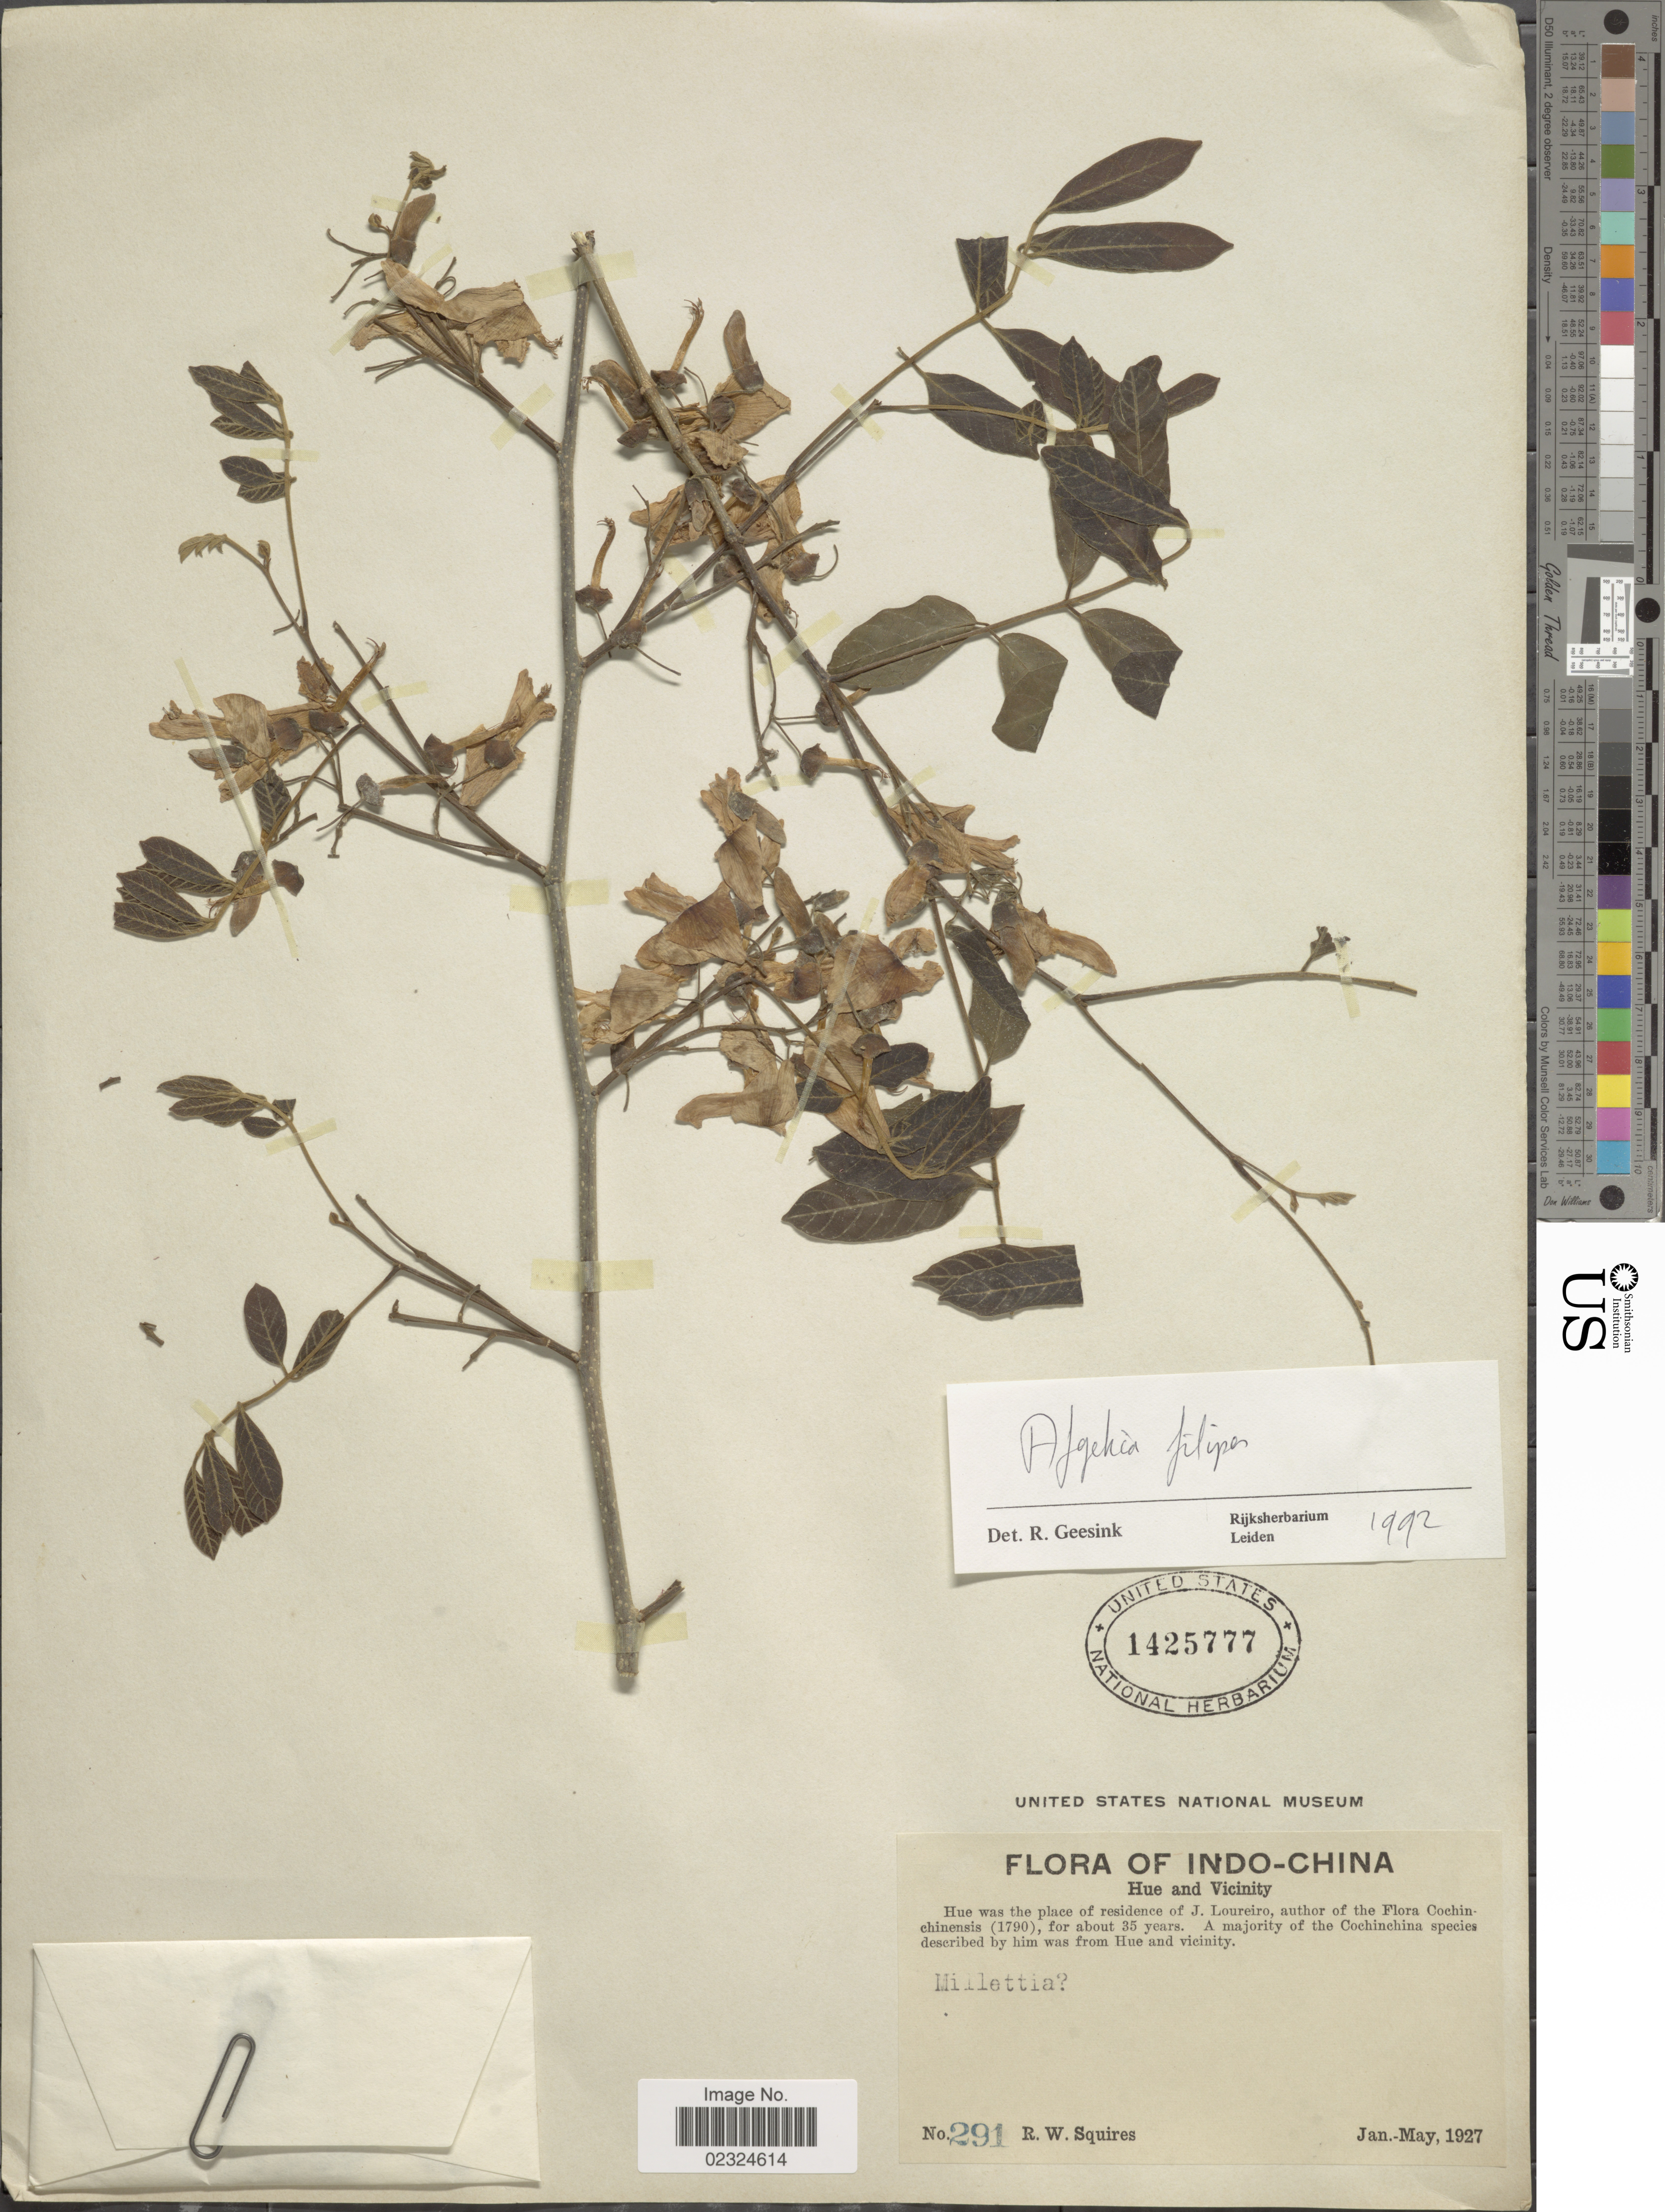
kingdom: Plantae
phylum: Tracheophyta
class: Magnoliopsida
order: Fabales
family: Fabaceae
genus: Afgekia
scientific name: Afgekia filipes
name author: R. Geesink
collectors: R. Squires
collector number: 291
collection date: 1927-01/1927-05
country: Vietnam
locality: Indo-China, Hue and Vicinity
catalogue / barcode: US 1425777